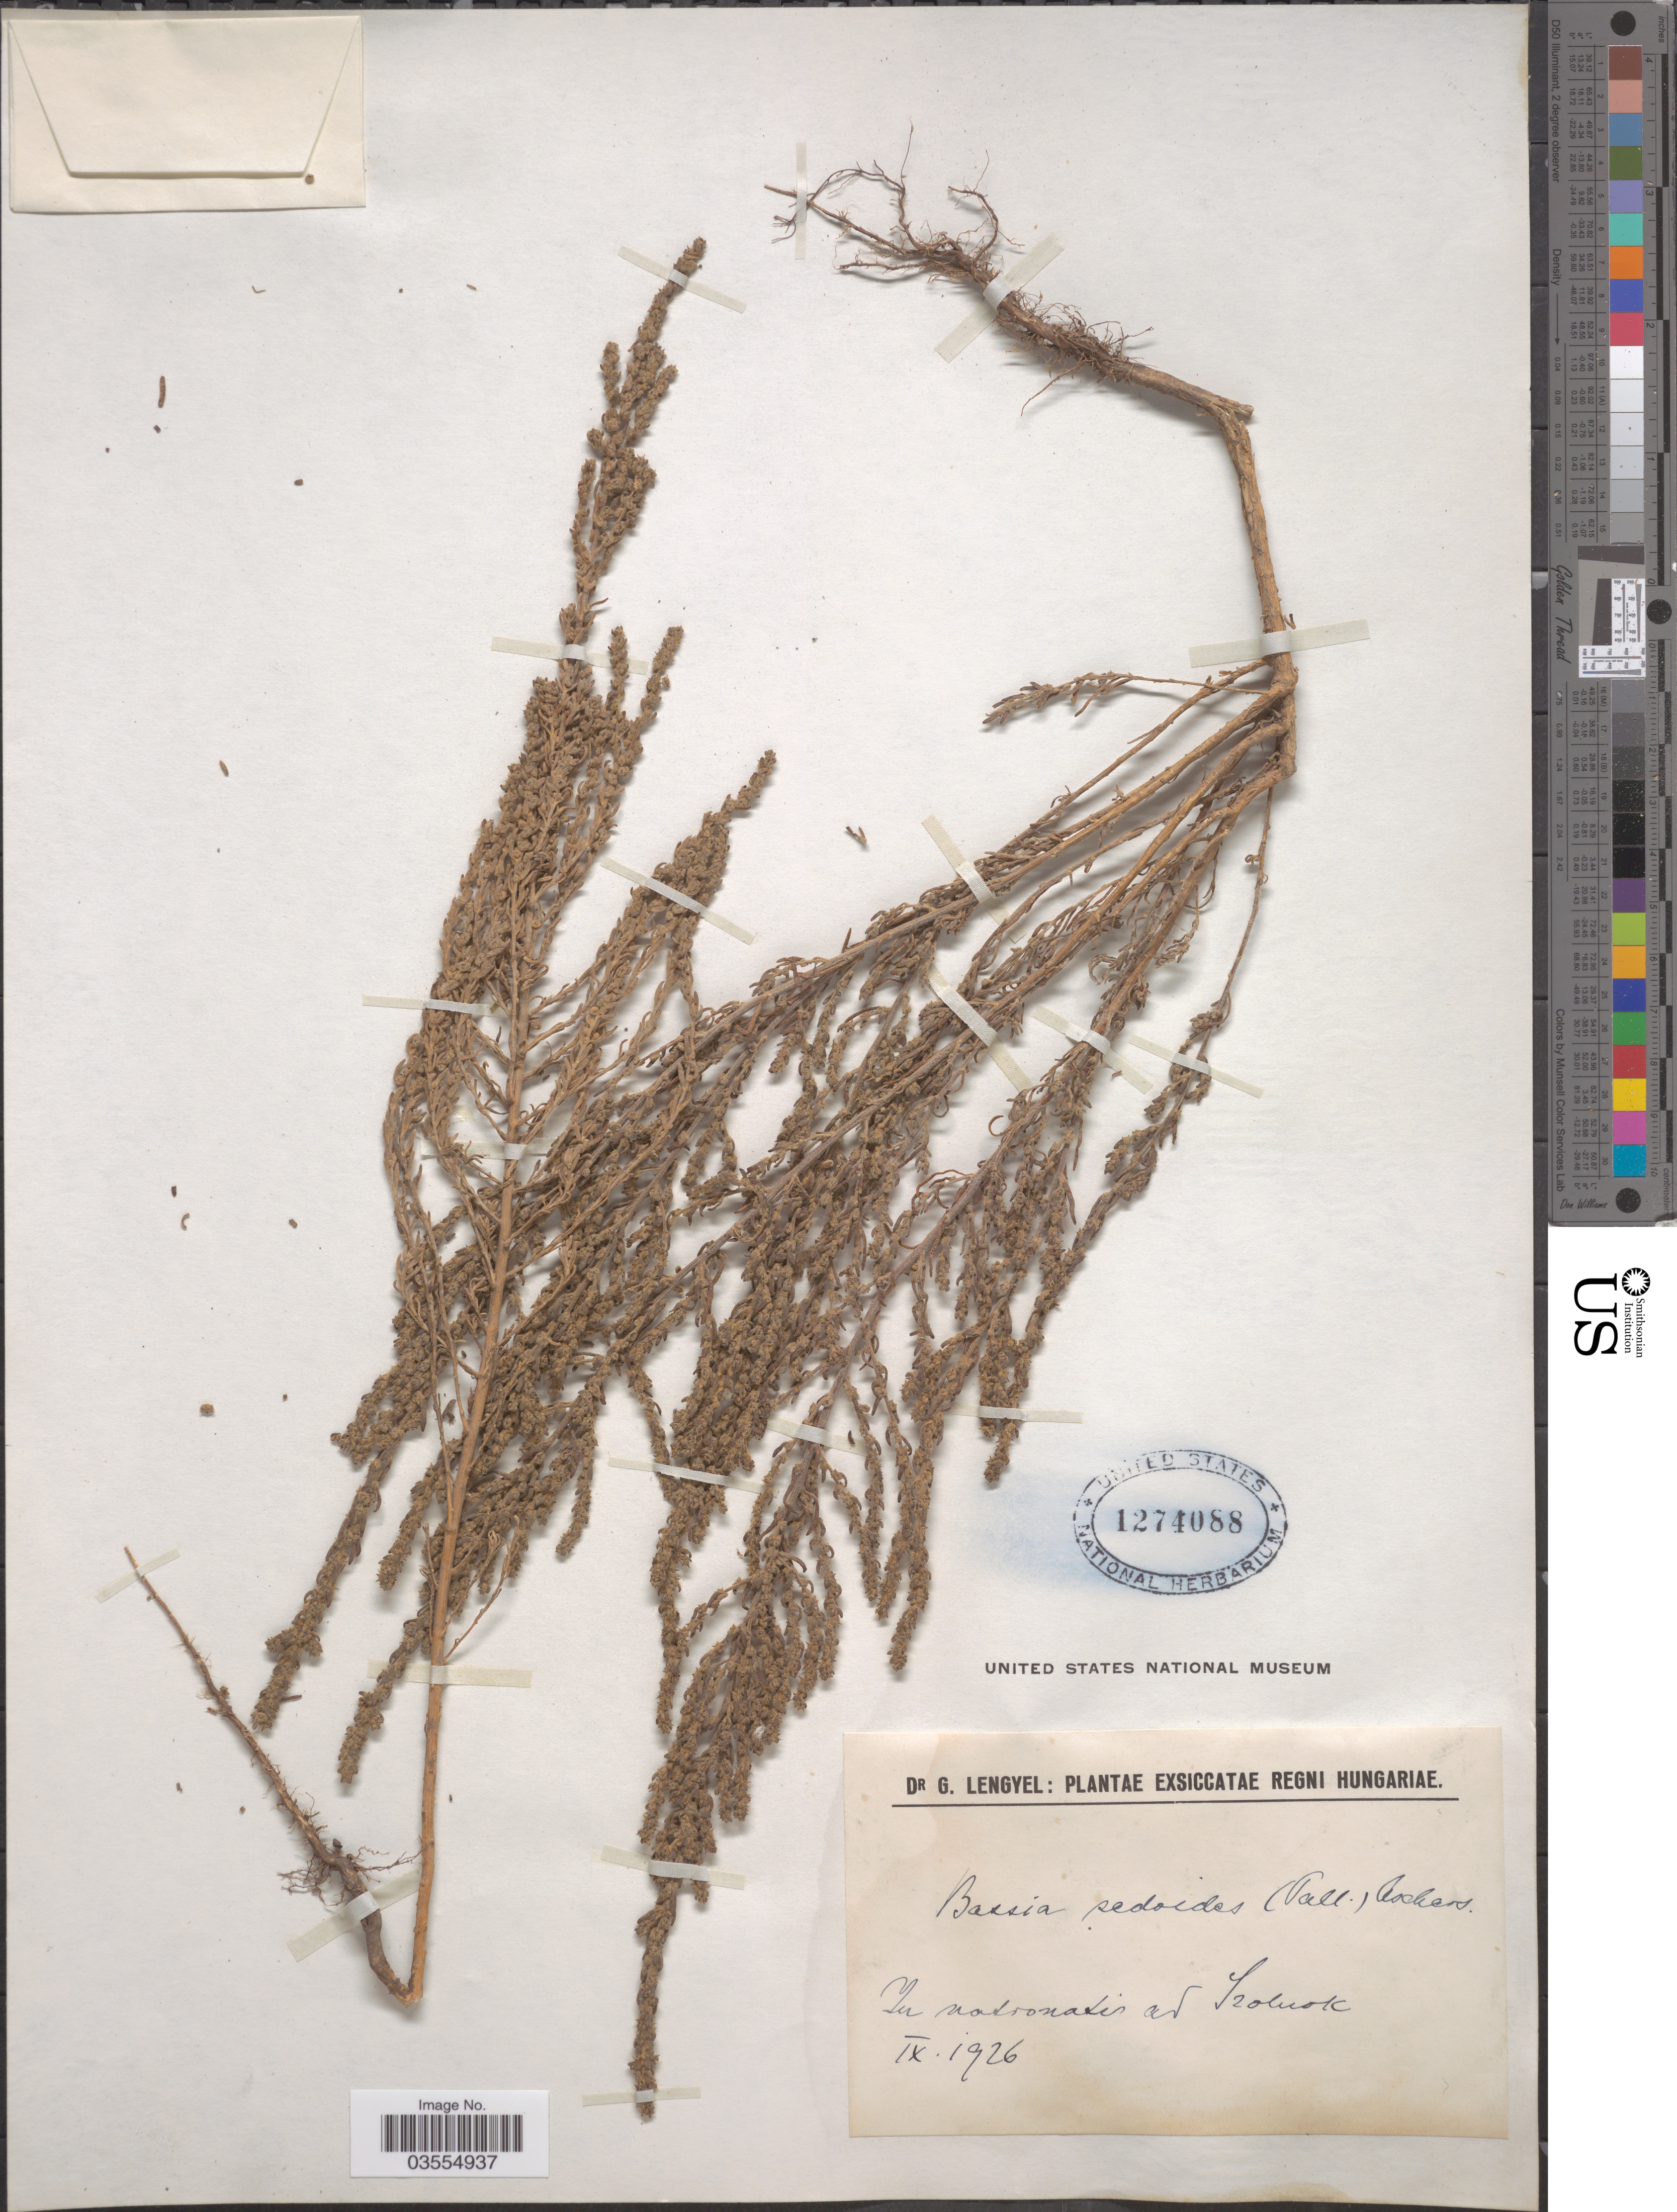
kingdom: Plantae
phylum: Tracheophyta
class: Magnoliopsida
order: Caryophyllales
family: Amaranthaceae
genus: Grubovia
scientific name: Grubovia sedoides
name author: (Pall.) G.L. Chu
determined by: Strong, Mark T., (BOT), Smithsonian Institution - National Museum of Natural History (UNITED STATES)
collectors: G. Lengyel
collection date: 1926-09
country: Hungary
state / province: Szolnok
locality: In natronatis ad Szolnok.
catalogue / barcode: US 1274088